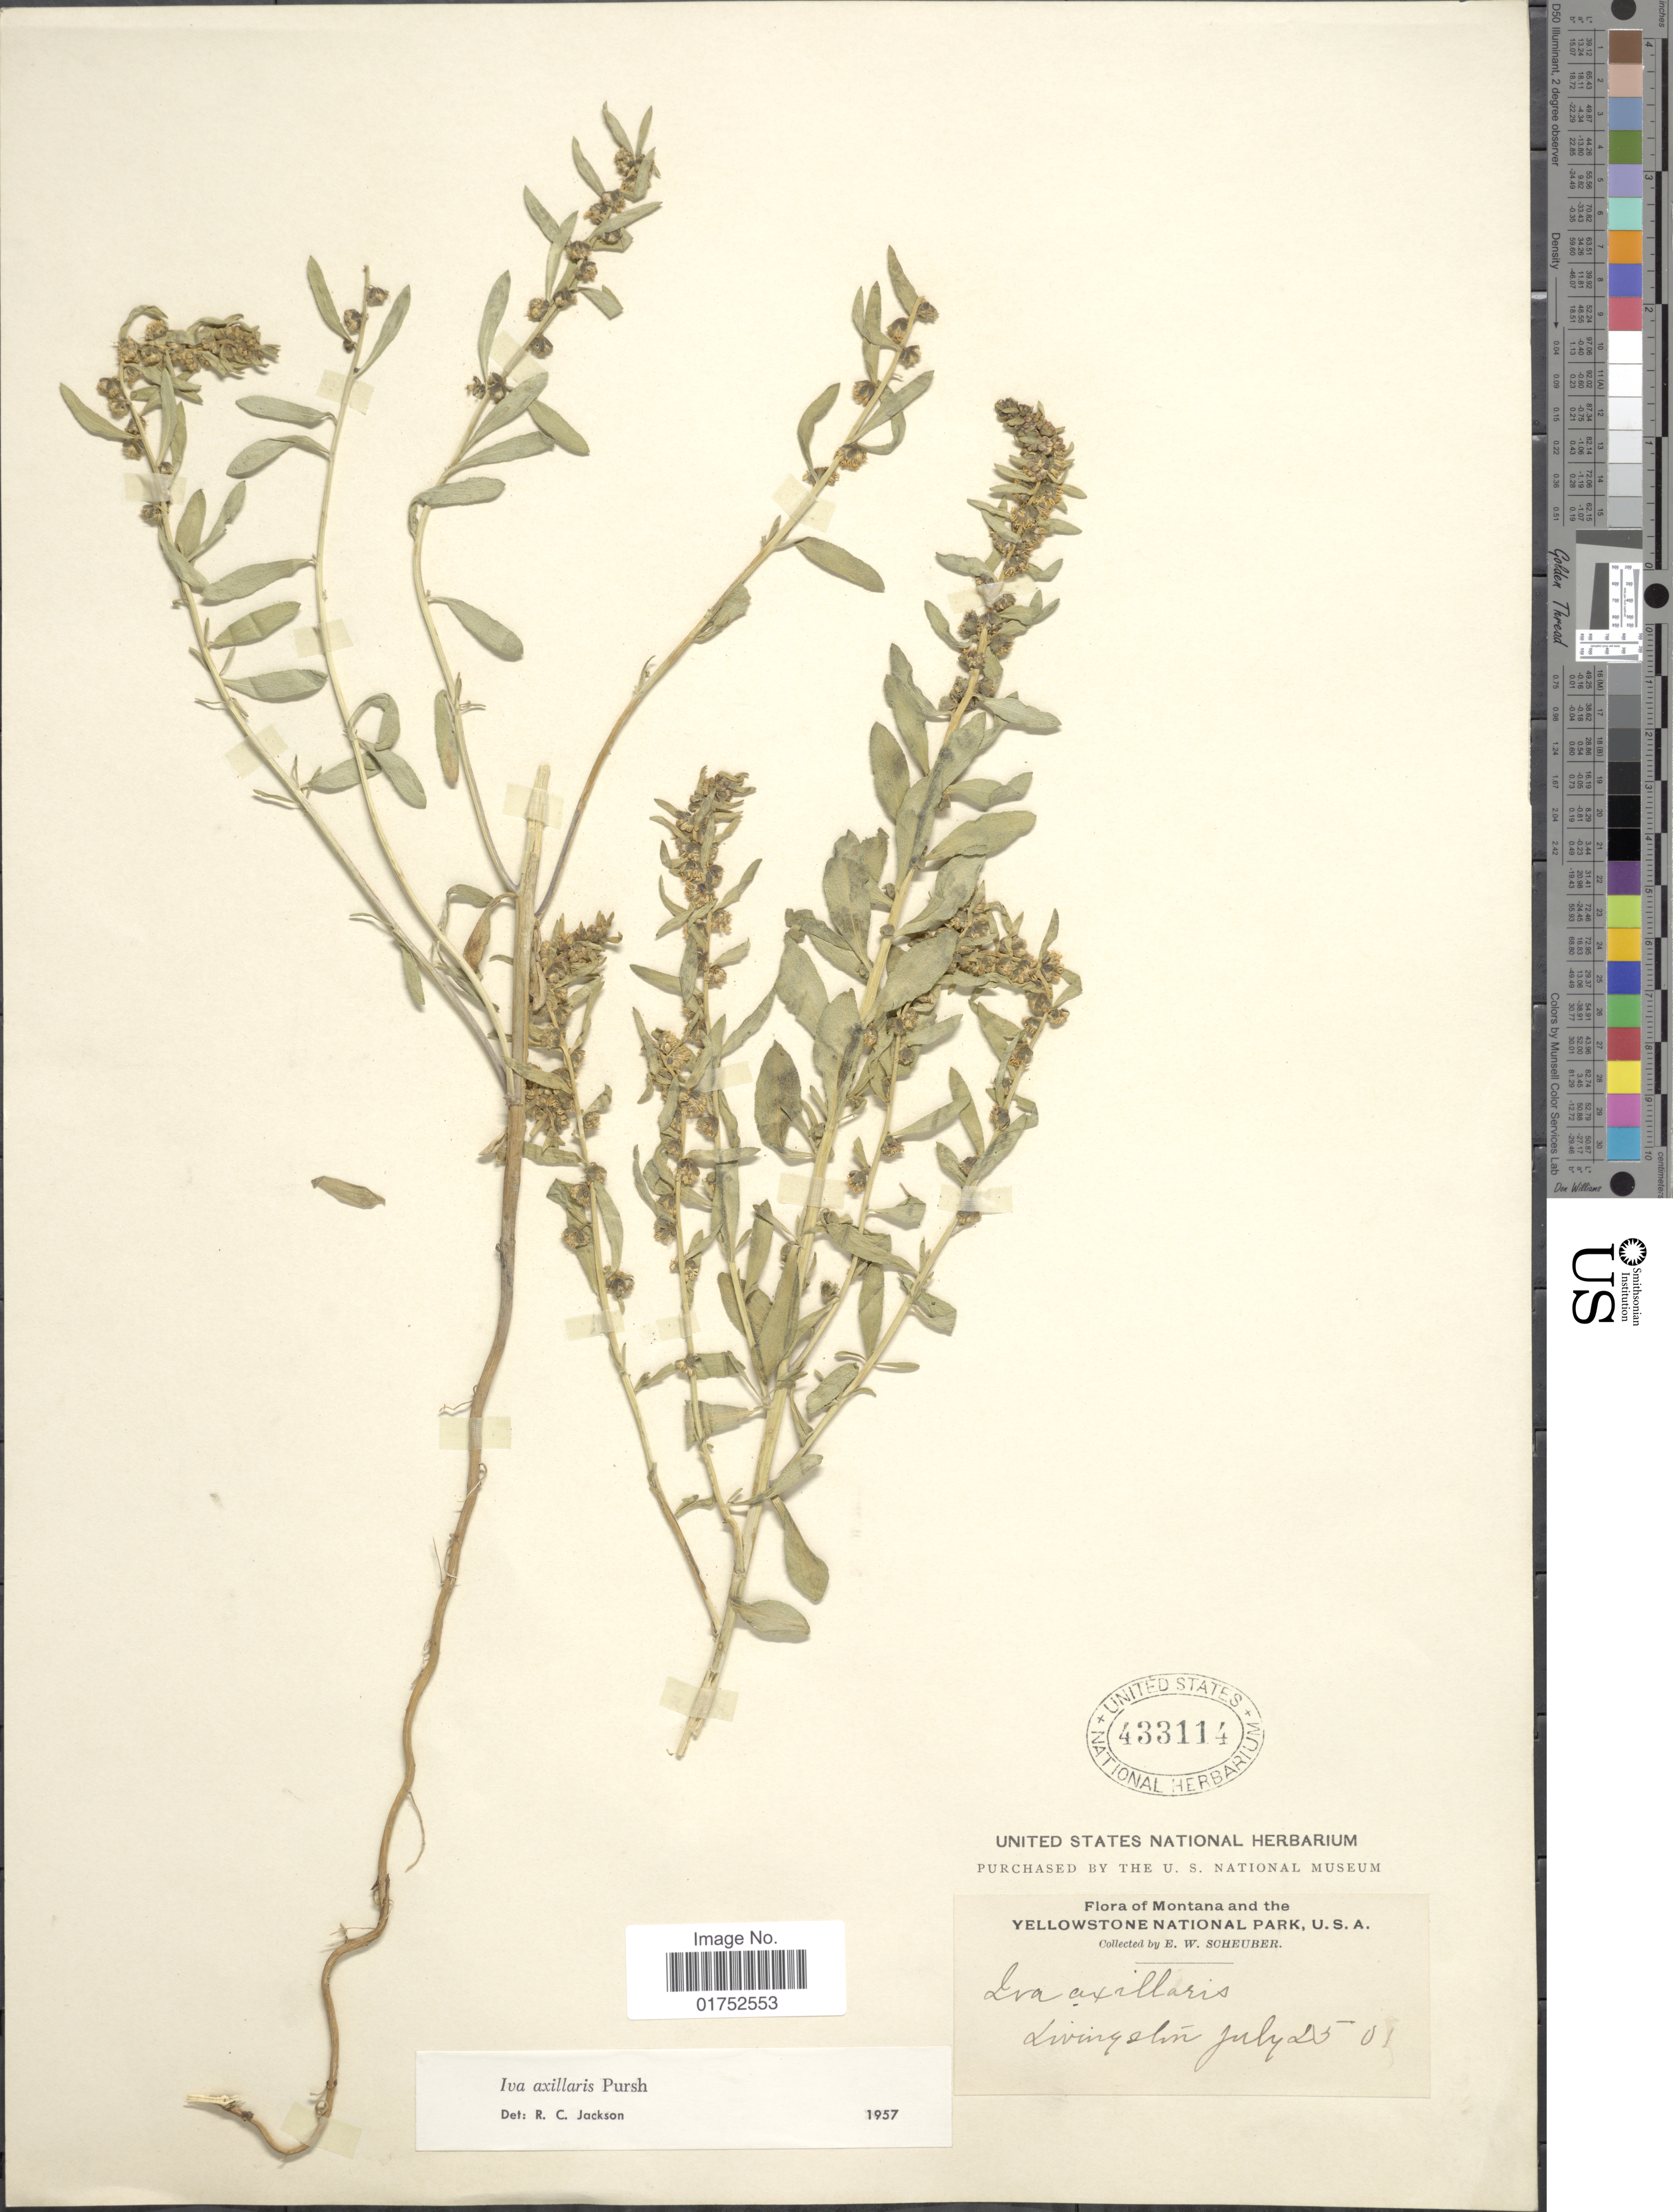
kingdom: Plantae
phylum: Tracheophyta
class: Magnoliopsida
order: Asterales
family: Asteraceae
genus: Iva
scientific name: Iva axillaris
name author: Pursh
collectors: E. Scheuber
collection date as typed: Transcribed d/m/y: 25/7/01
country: United States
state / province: Montana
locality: Yellowstone National Park, U.S.A., Livingston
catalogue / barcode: US 433114